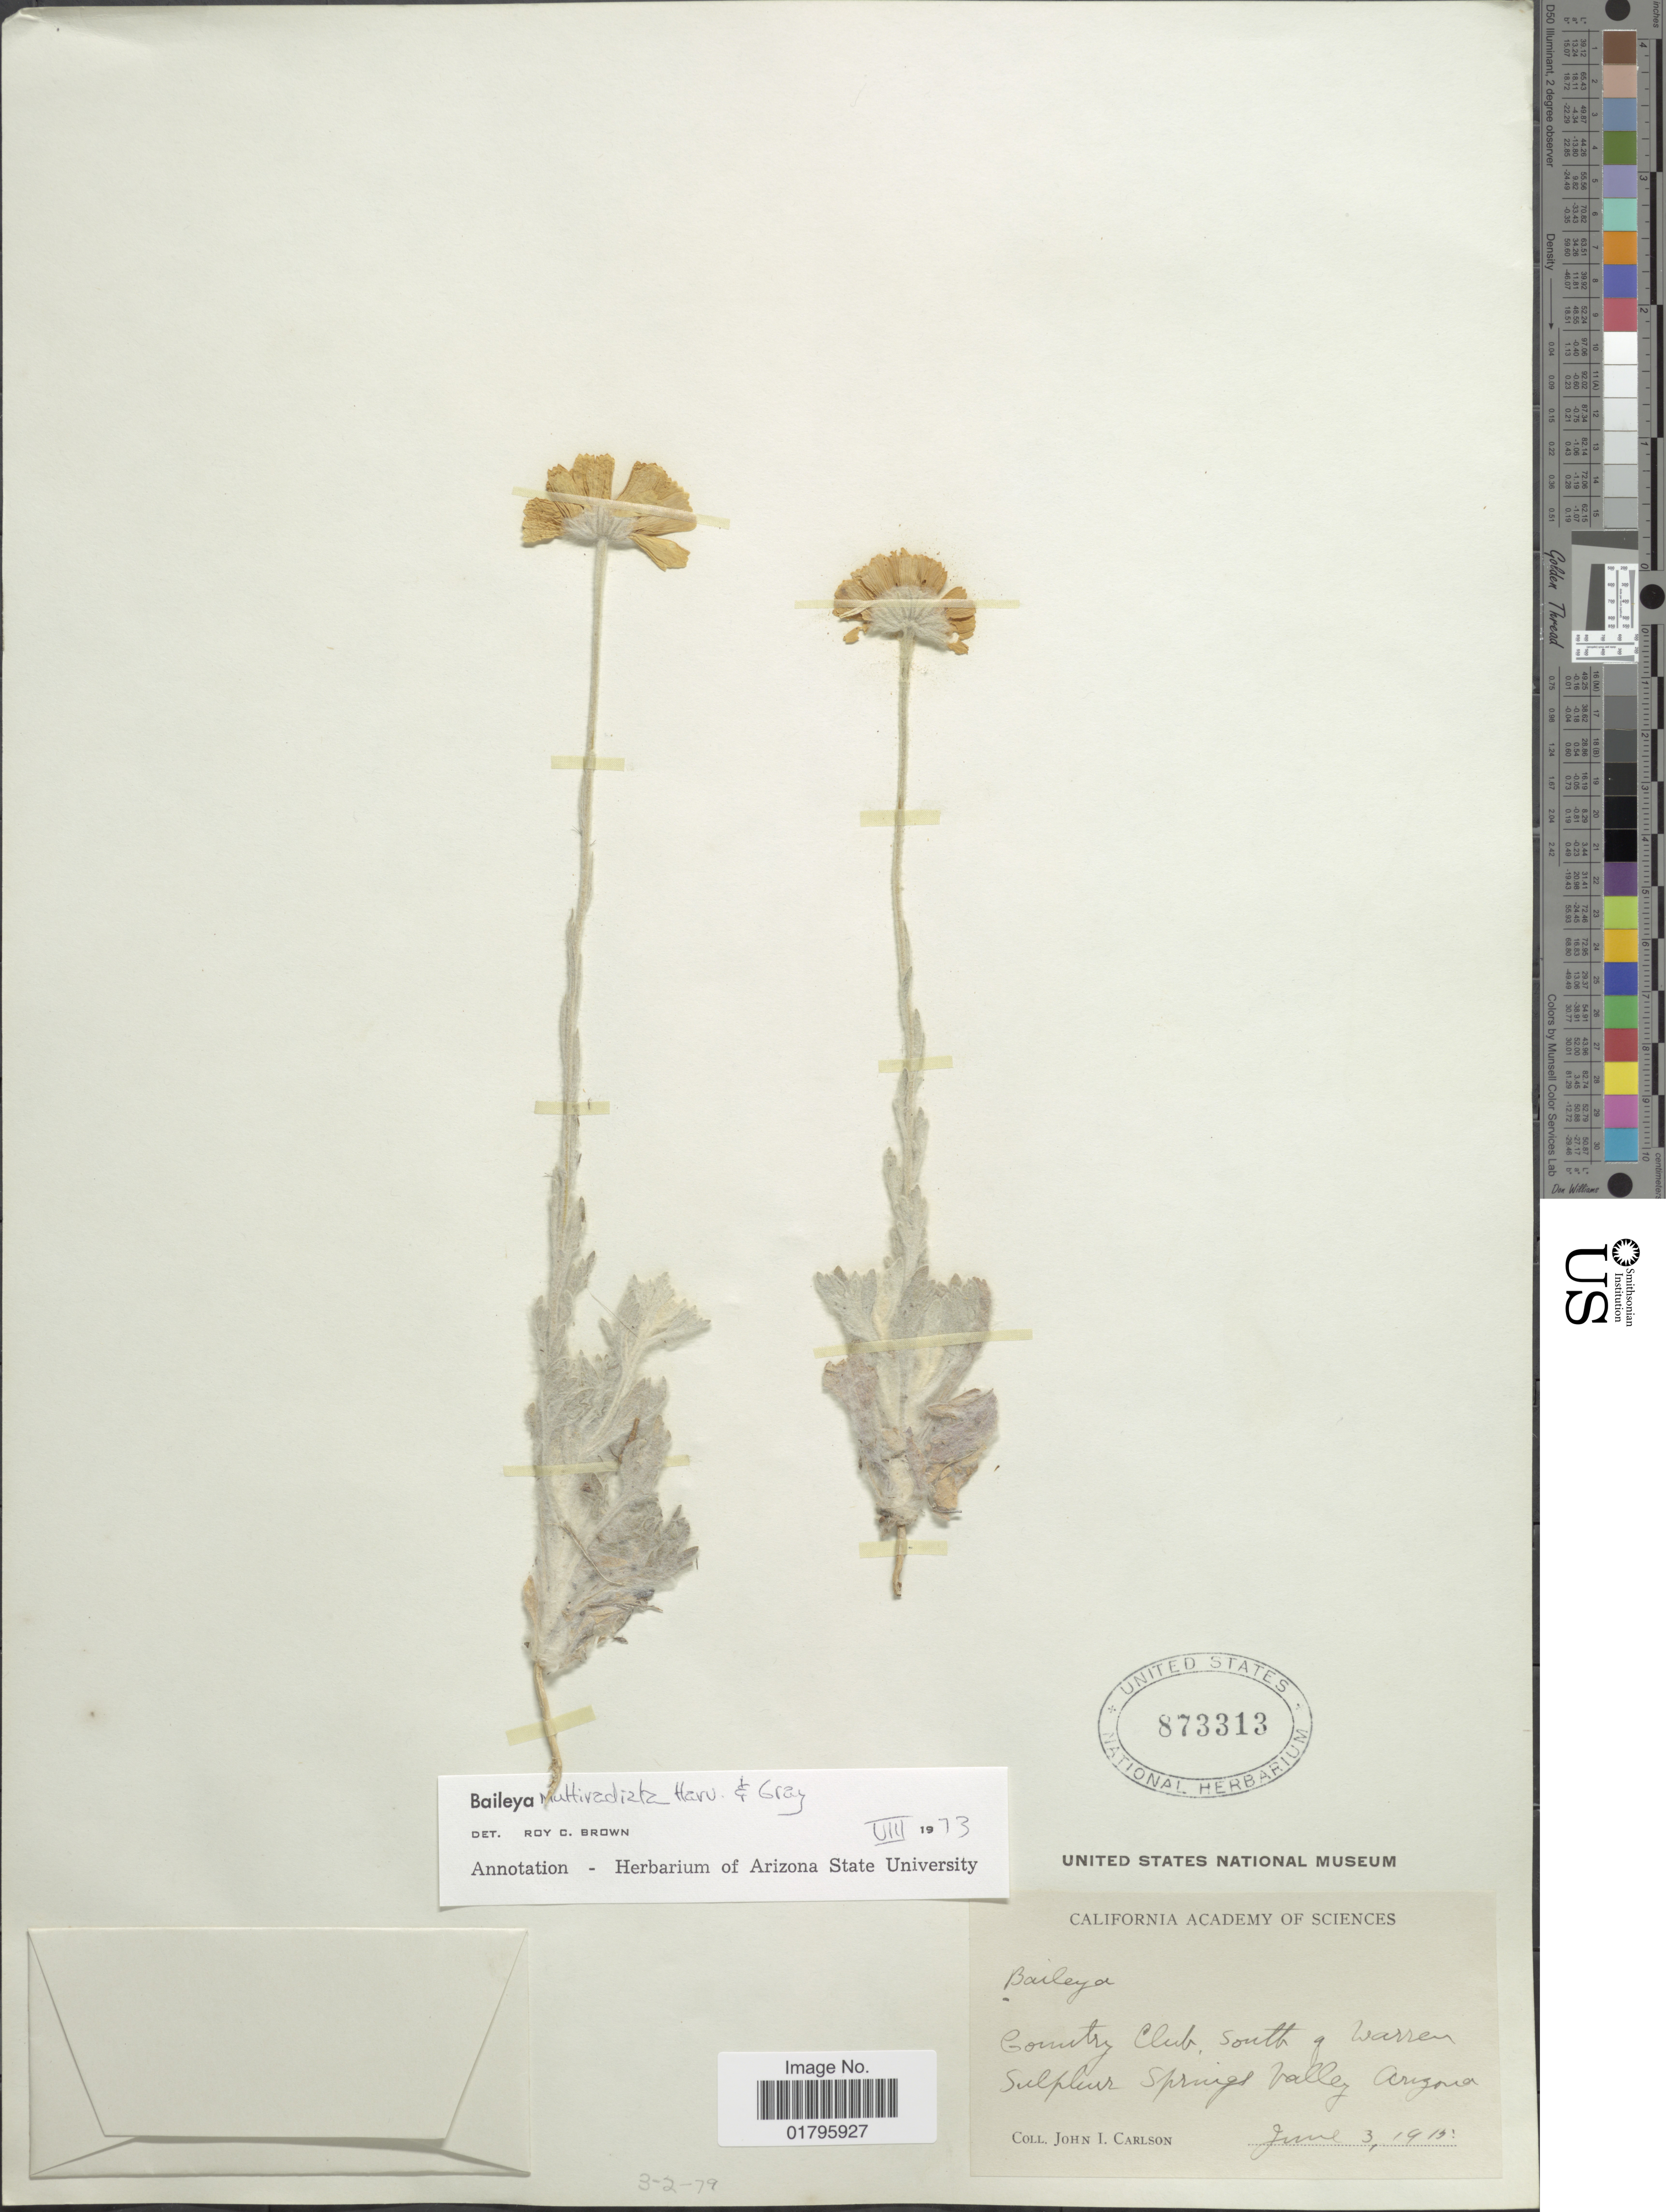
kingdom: Plantae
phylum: Tracheophyta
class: Magnoliopsida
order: Asterales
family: Asteraceae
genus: Baileya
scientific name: Baileya multiradiata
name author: Harv. & A. Gray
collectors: J. Carlson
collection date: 1915-06-03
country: United States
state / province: Arizona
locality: Sulphur Springs Valley, Arizona.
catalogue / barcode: US 873313